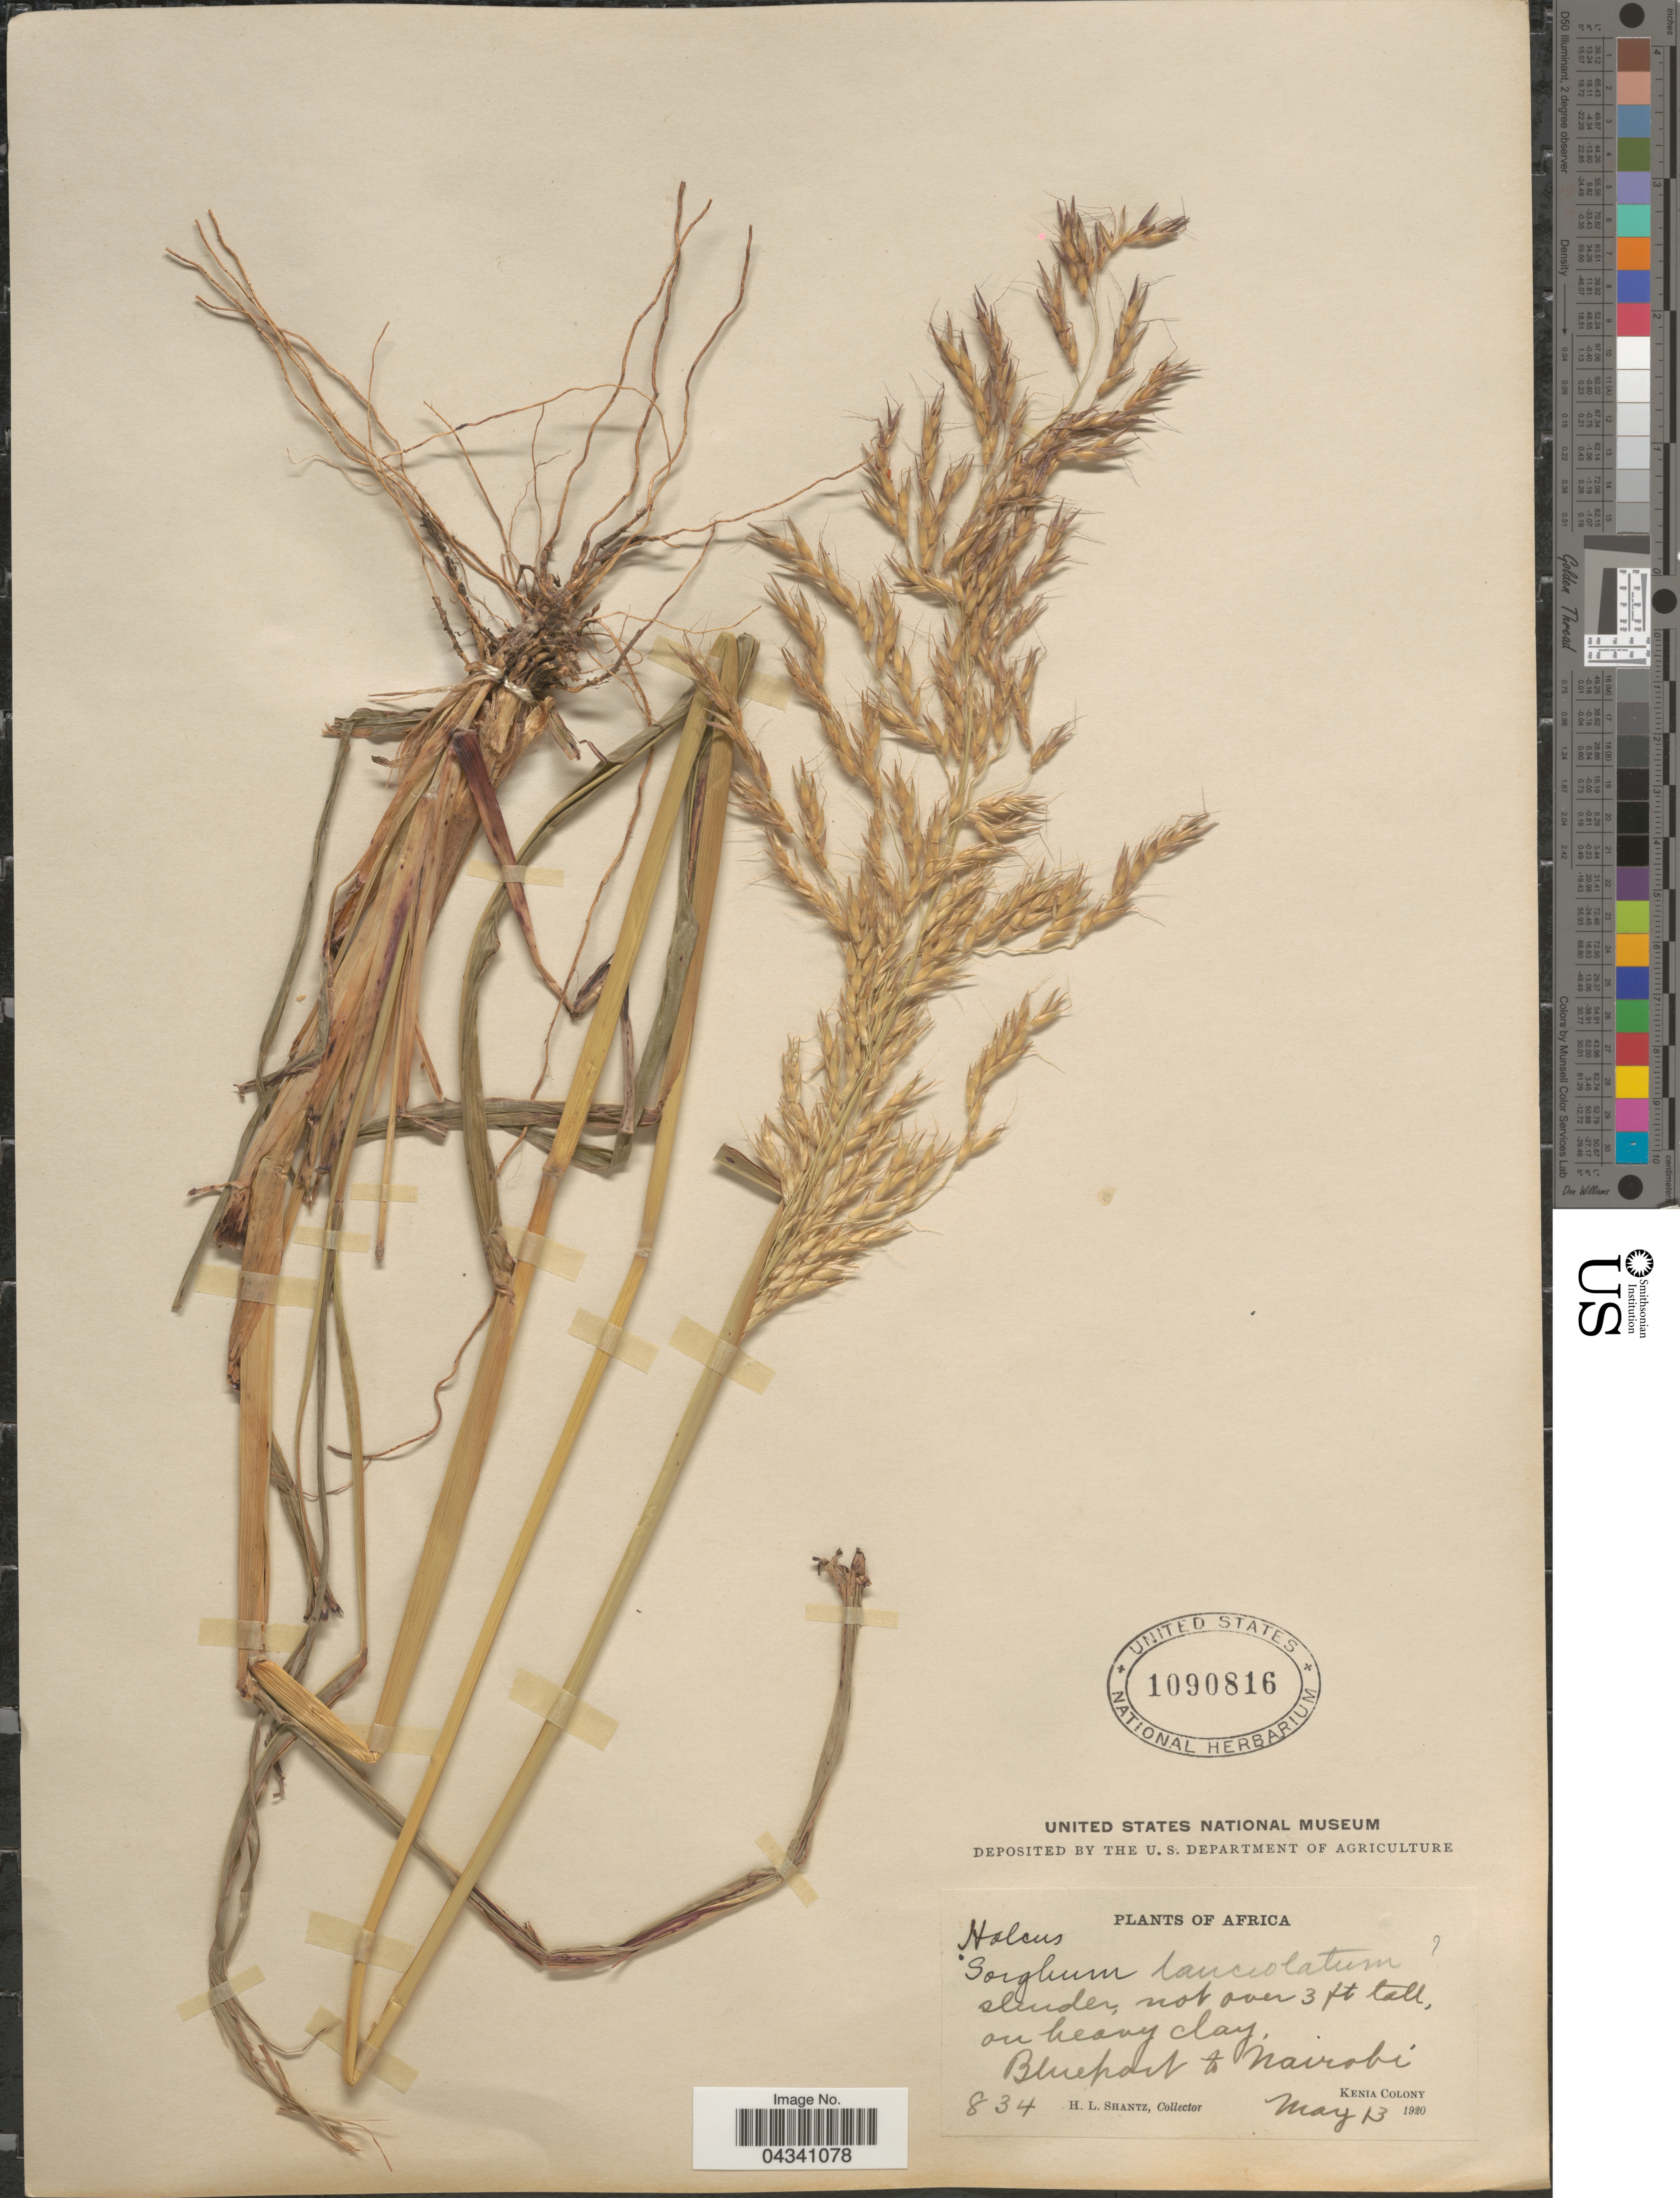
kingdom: Plantae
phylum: Tracheophyta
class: Liliopsida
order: Poales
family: Poaceae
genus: Sorghum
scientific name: Sorghum arundinaceum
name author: (Desv.) Stapf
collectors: H. Shantz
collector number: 834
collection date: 1920-05-13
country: Kenya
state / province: Nairobi Area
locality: Blueport to Nairobi. Kenia Colony.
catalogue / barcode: US 1090816